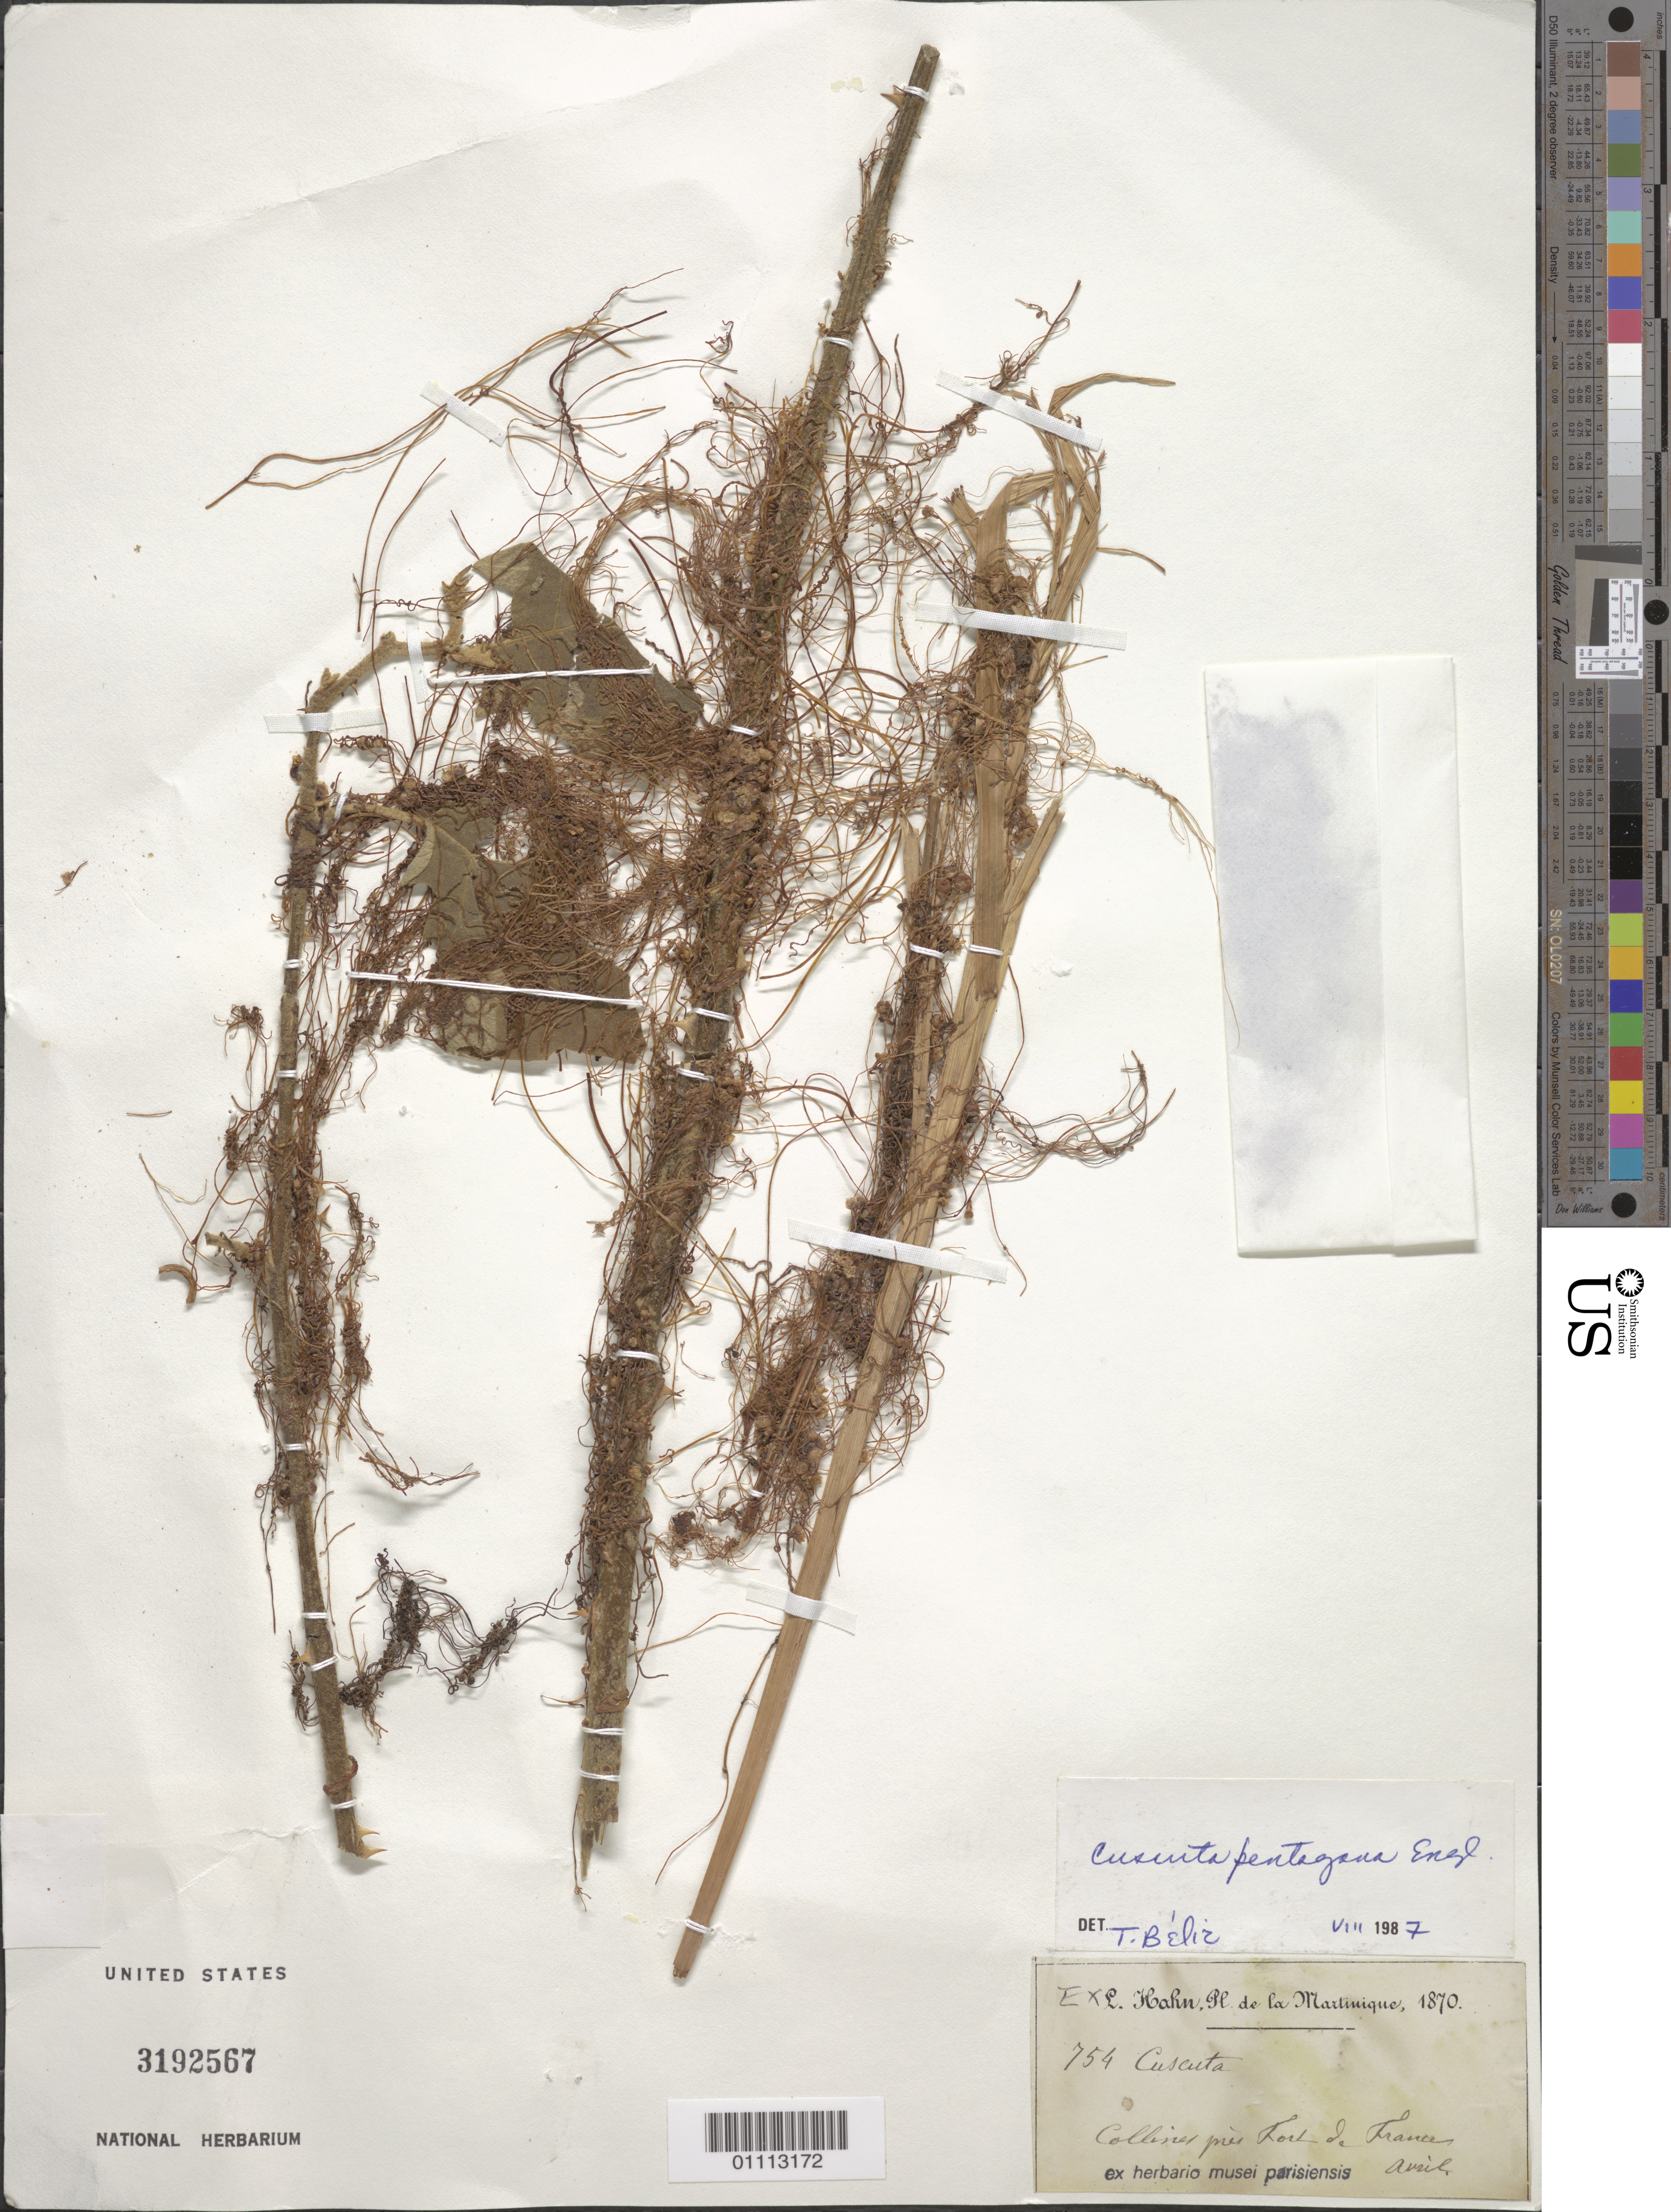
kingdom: Plantae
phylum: Tracheophyta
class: Magnoliopsida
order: Solanales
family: Convolvulaceae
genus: Cuscuta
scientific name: Cuscuta pentagona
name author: Engelm.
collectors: L. Hahn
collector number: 754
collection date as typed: Apr 1870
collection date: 1870-04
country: Martinique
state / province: Fort-de-France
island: Martinique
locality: Colliner pres Fort de Frances.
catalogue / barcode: US 3192567